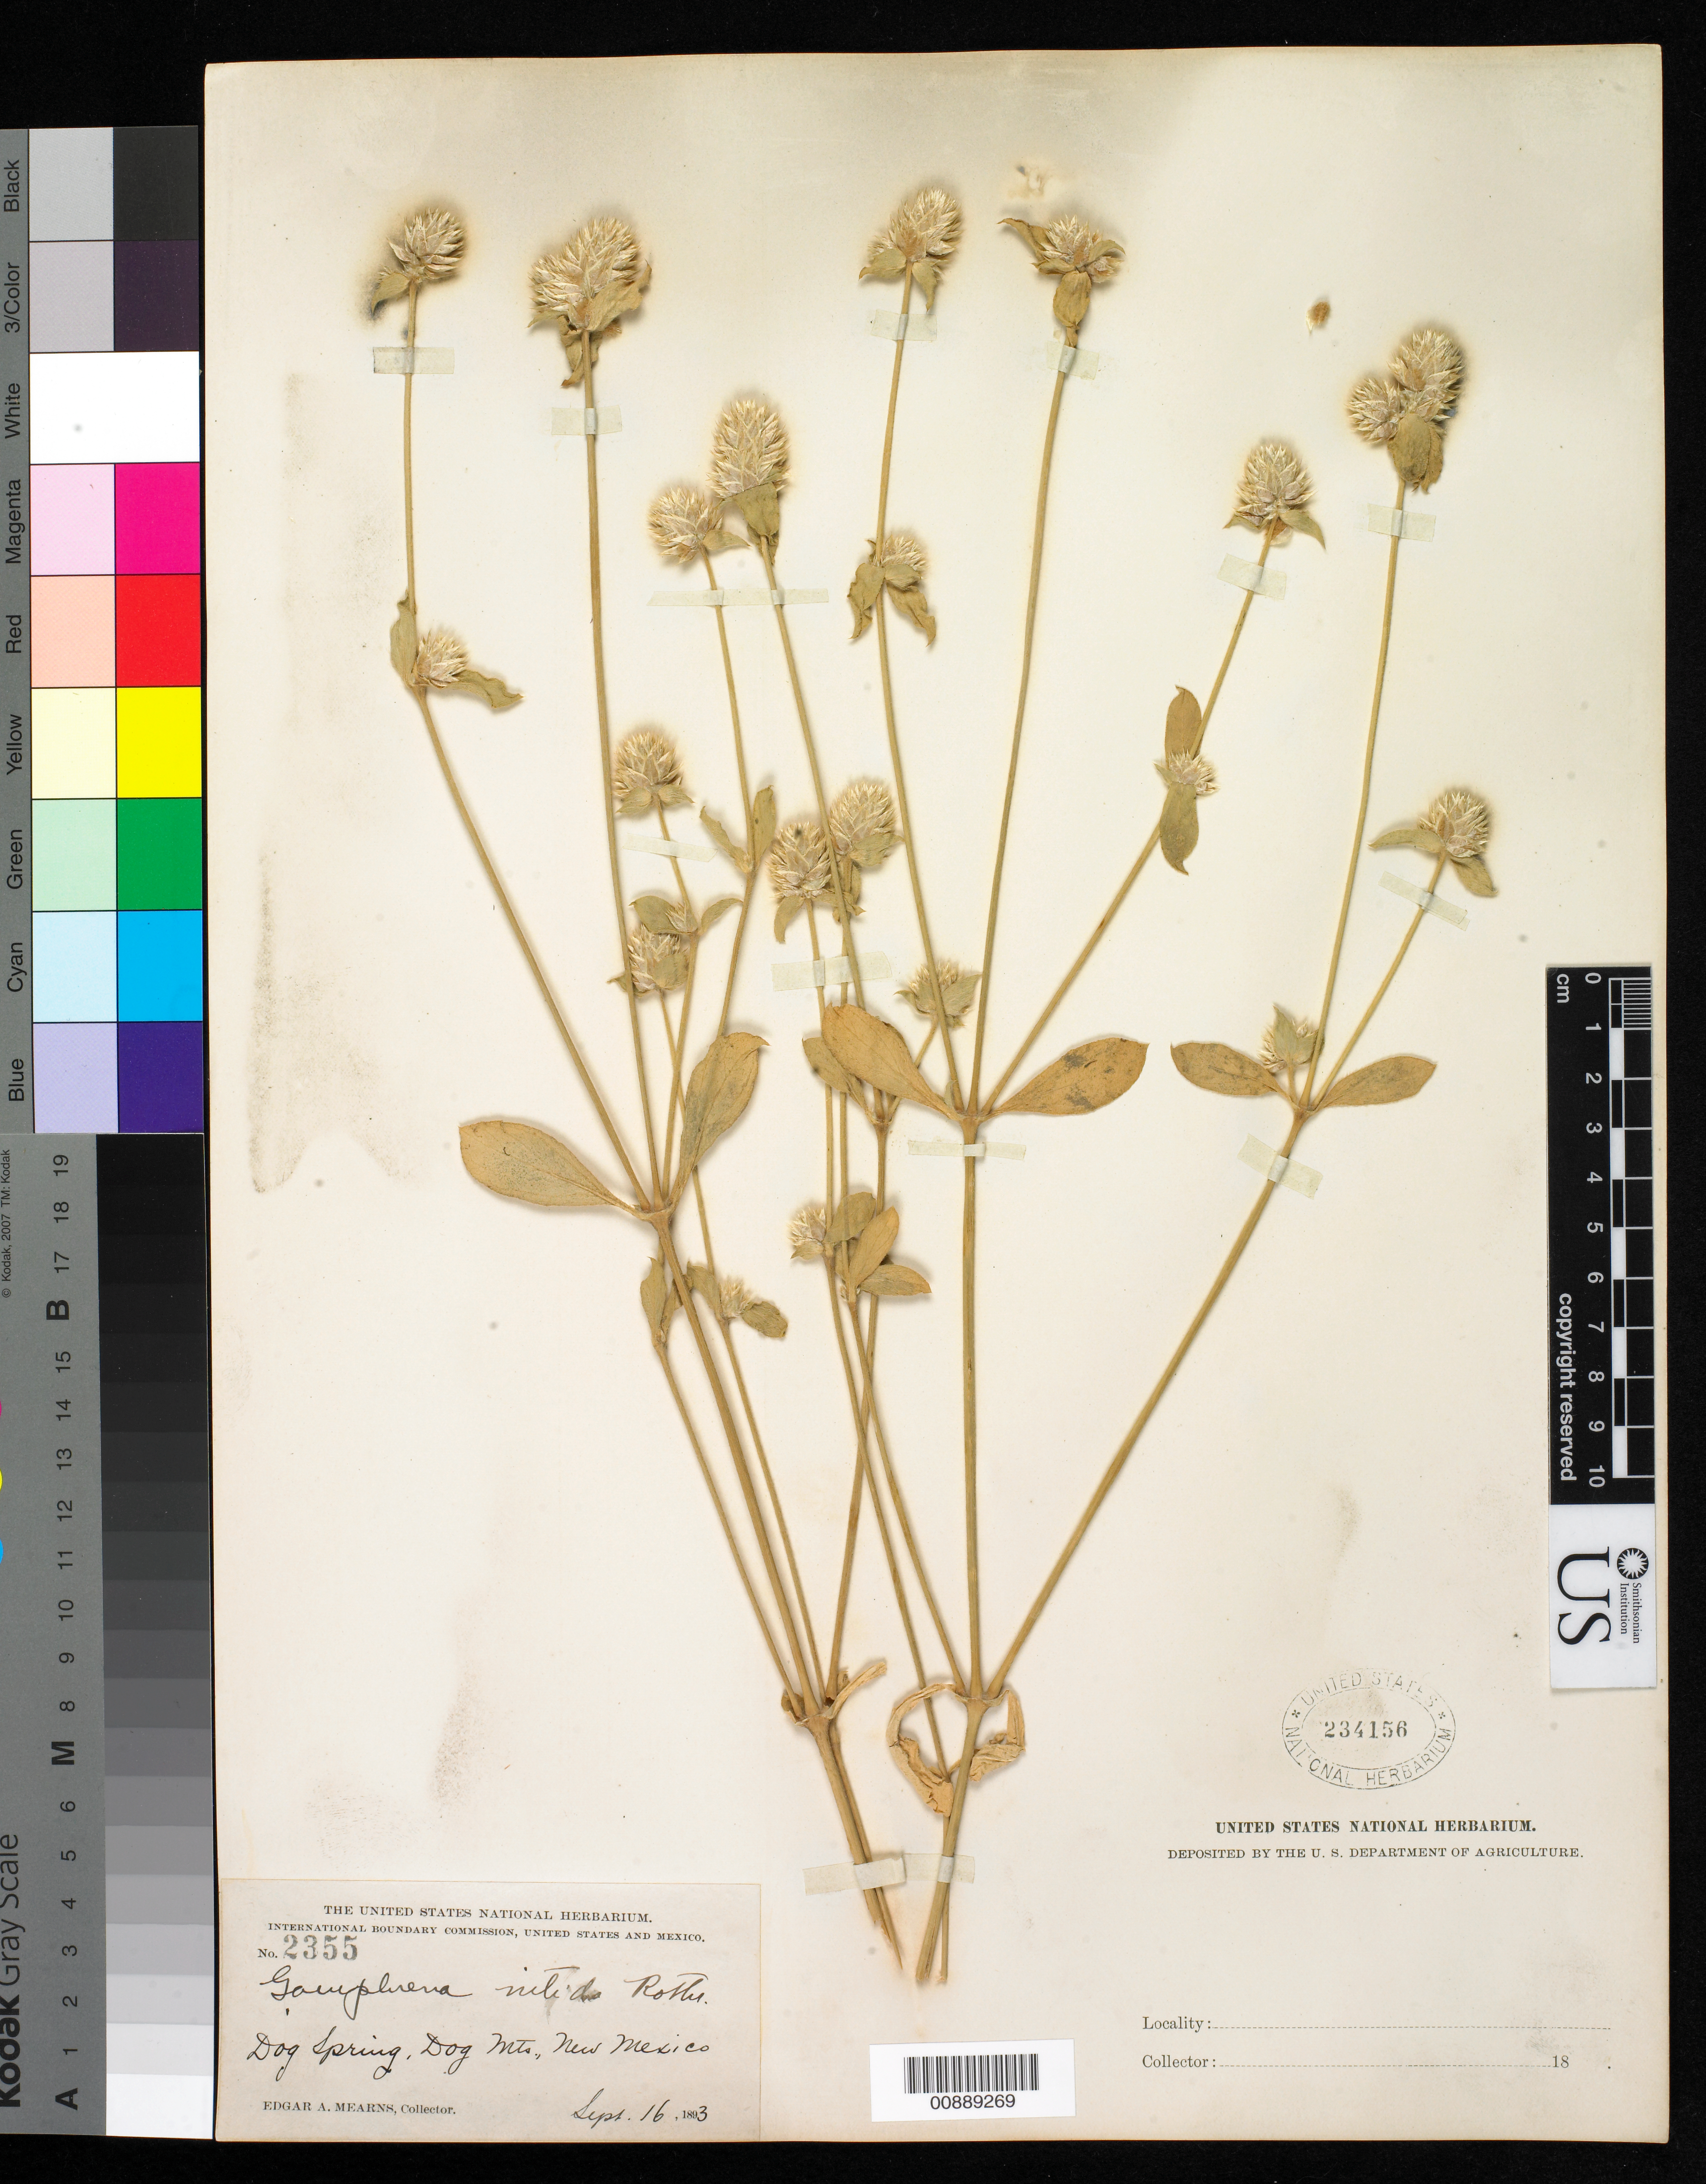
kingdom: Plantae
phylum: Tracheophyta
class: Magnoliopsida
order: Caryophyllales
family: Amaranthaceae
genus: Gomphrena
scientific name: Gomphrena nitida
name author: Rothr.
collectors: E. A. Mearns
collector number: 2355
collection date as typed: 16 Sep 1893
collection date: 1893-09-16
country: United States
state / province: New Mexico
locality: Dog Spring, Dog Mts., New Mexico.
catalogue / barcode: US 234156